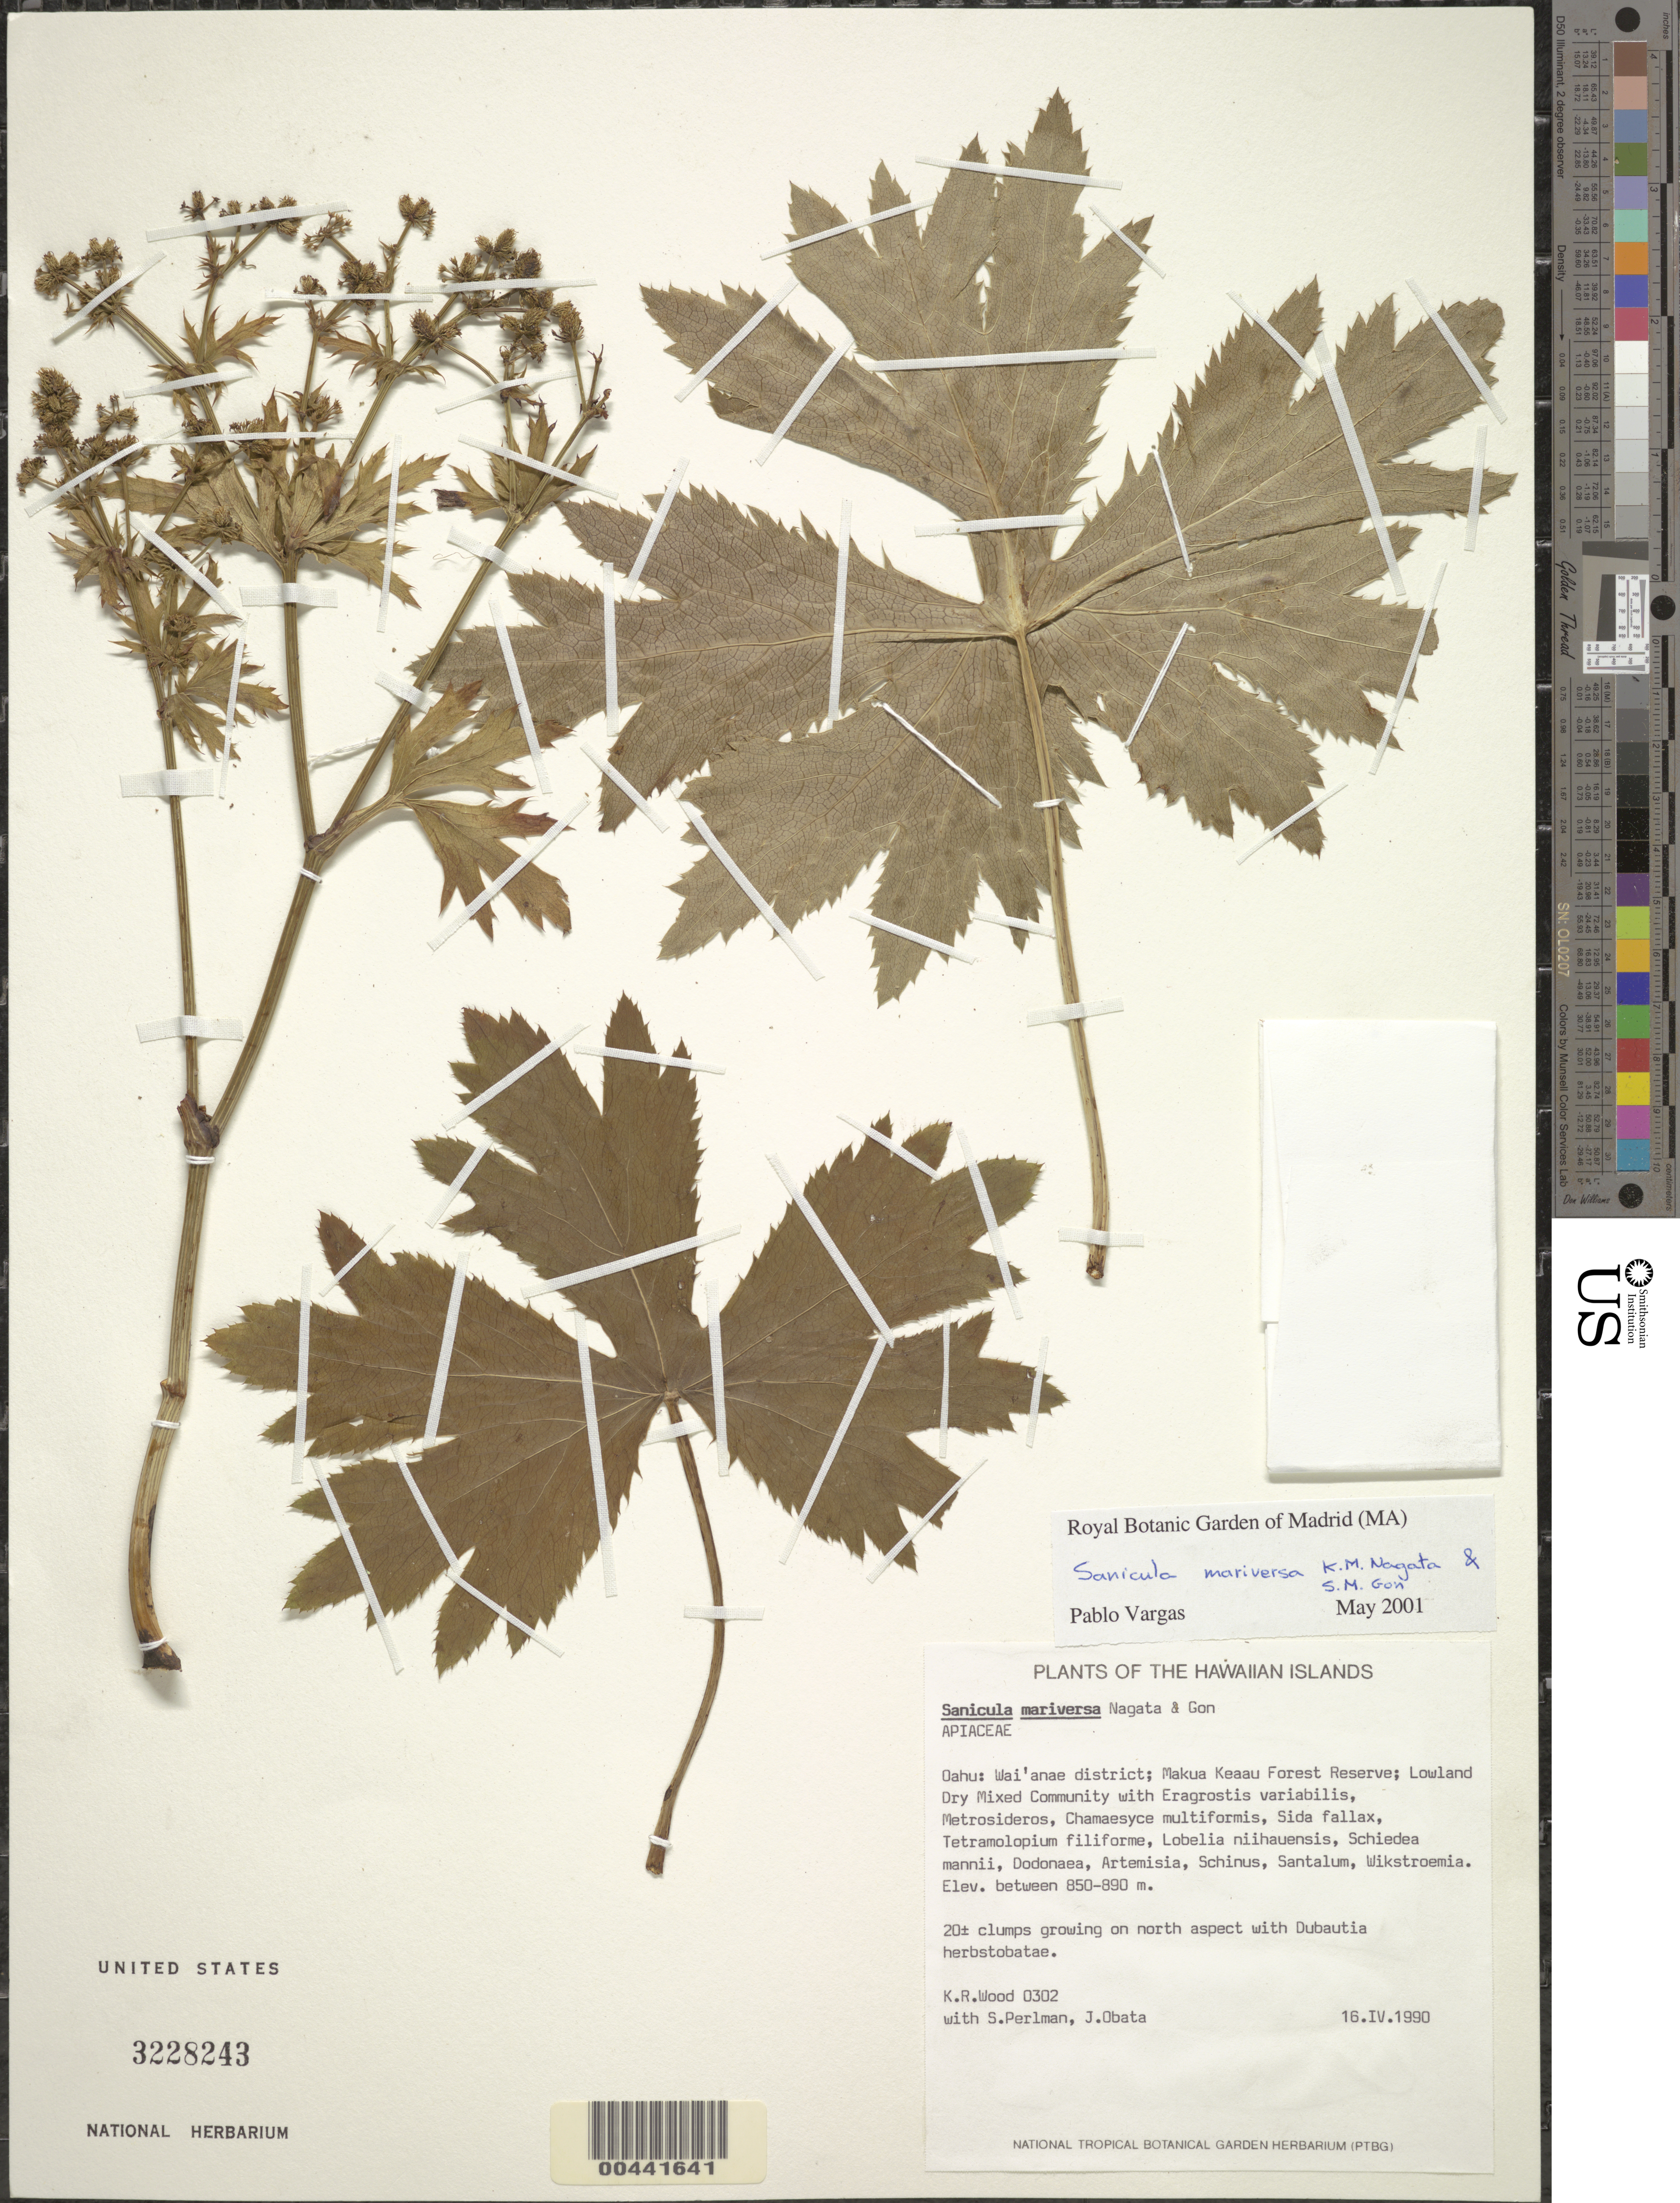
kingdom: Plantae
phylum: Tracheophyta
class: Magnoliopsida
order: Apiales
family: Apiaceae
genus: Sanicula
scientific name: Sanicula mariversa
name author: Nagata & Gon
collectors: K. R. Wood, S. P. Perlman & J. Obata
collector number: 0302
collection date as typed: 16 Apr 1990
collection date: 1990-04-16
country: United States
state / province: Hawaii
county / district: Honolulu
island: Oahu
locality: Wai'anae Dist., Makua Keaau Forest Reserve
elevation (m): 850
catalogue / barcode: US 3228243